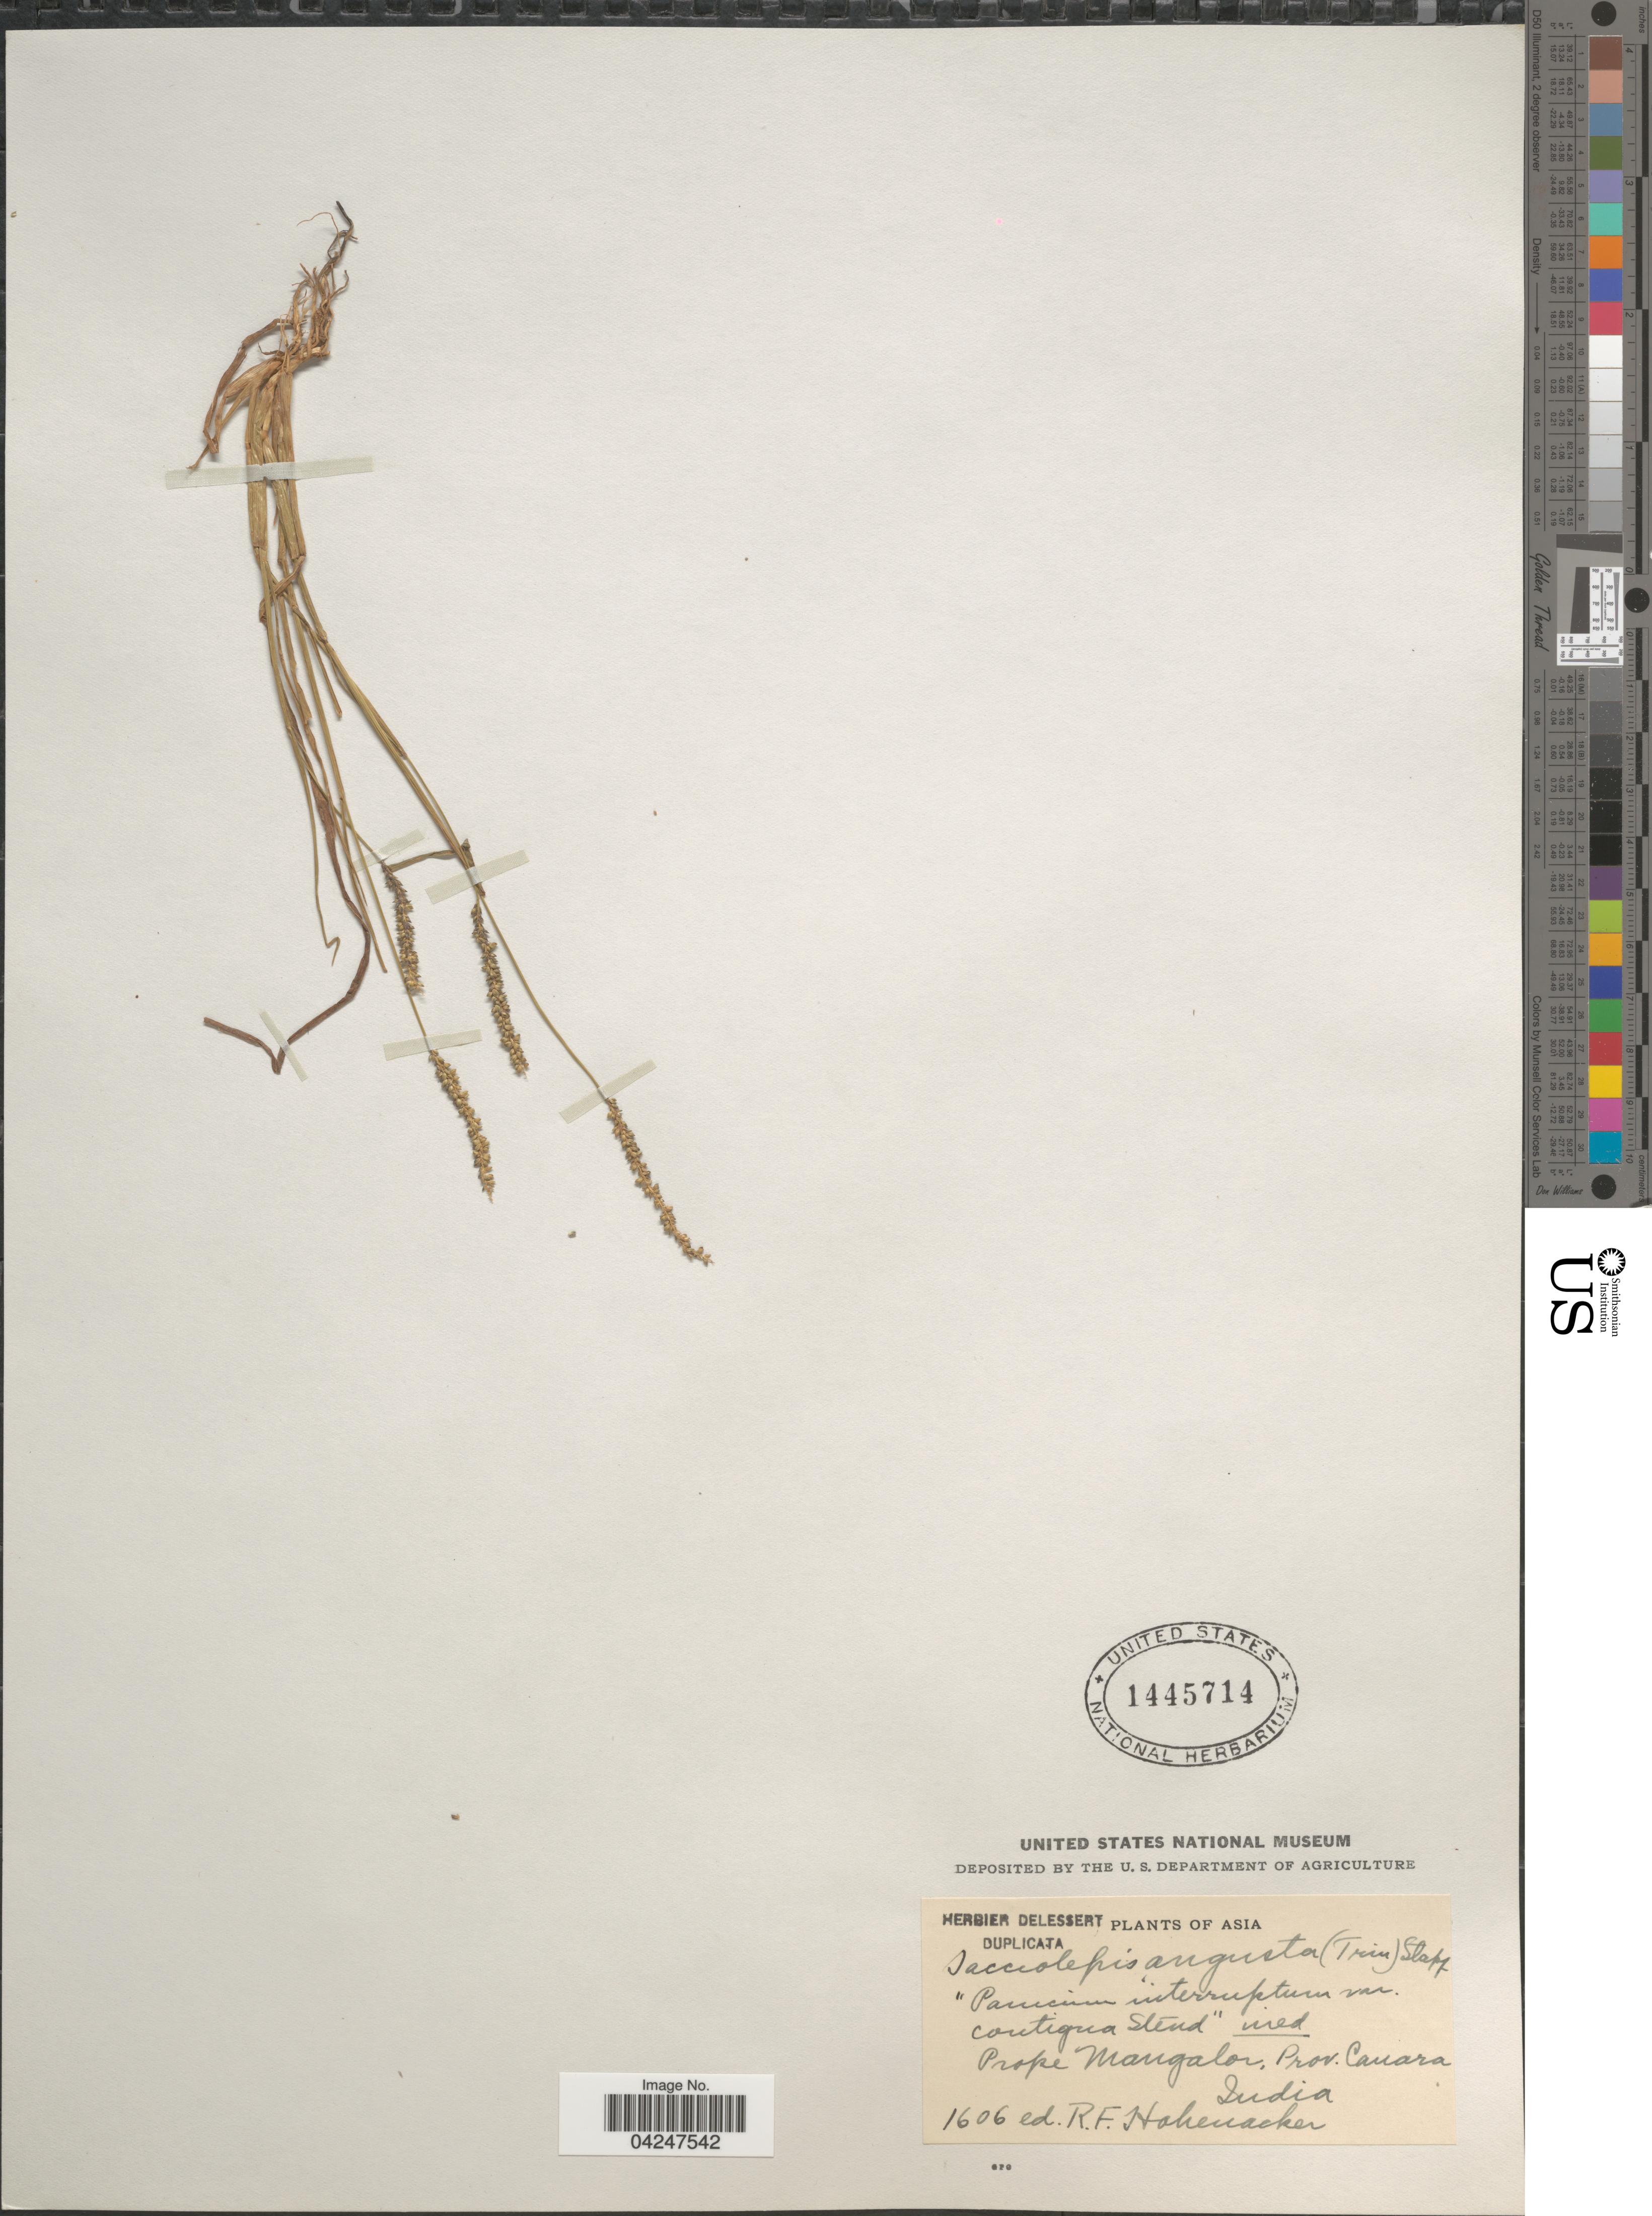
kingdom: Plantae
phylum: Tracheophyta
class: Liliopsida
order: Poales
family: Poaceae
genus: Sacciolepis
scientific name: Sacciolepis myosuroides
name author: (R. Br.) Chase ex E.G. Camus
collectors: R. F. Hohenacker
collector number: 1606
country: India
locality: Prope Mangalor, Prov. Canara.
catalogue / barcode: US 1445714